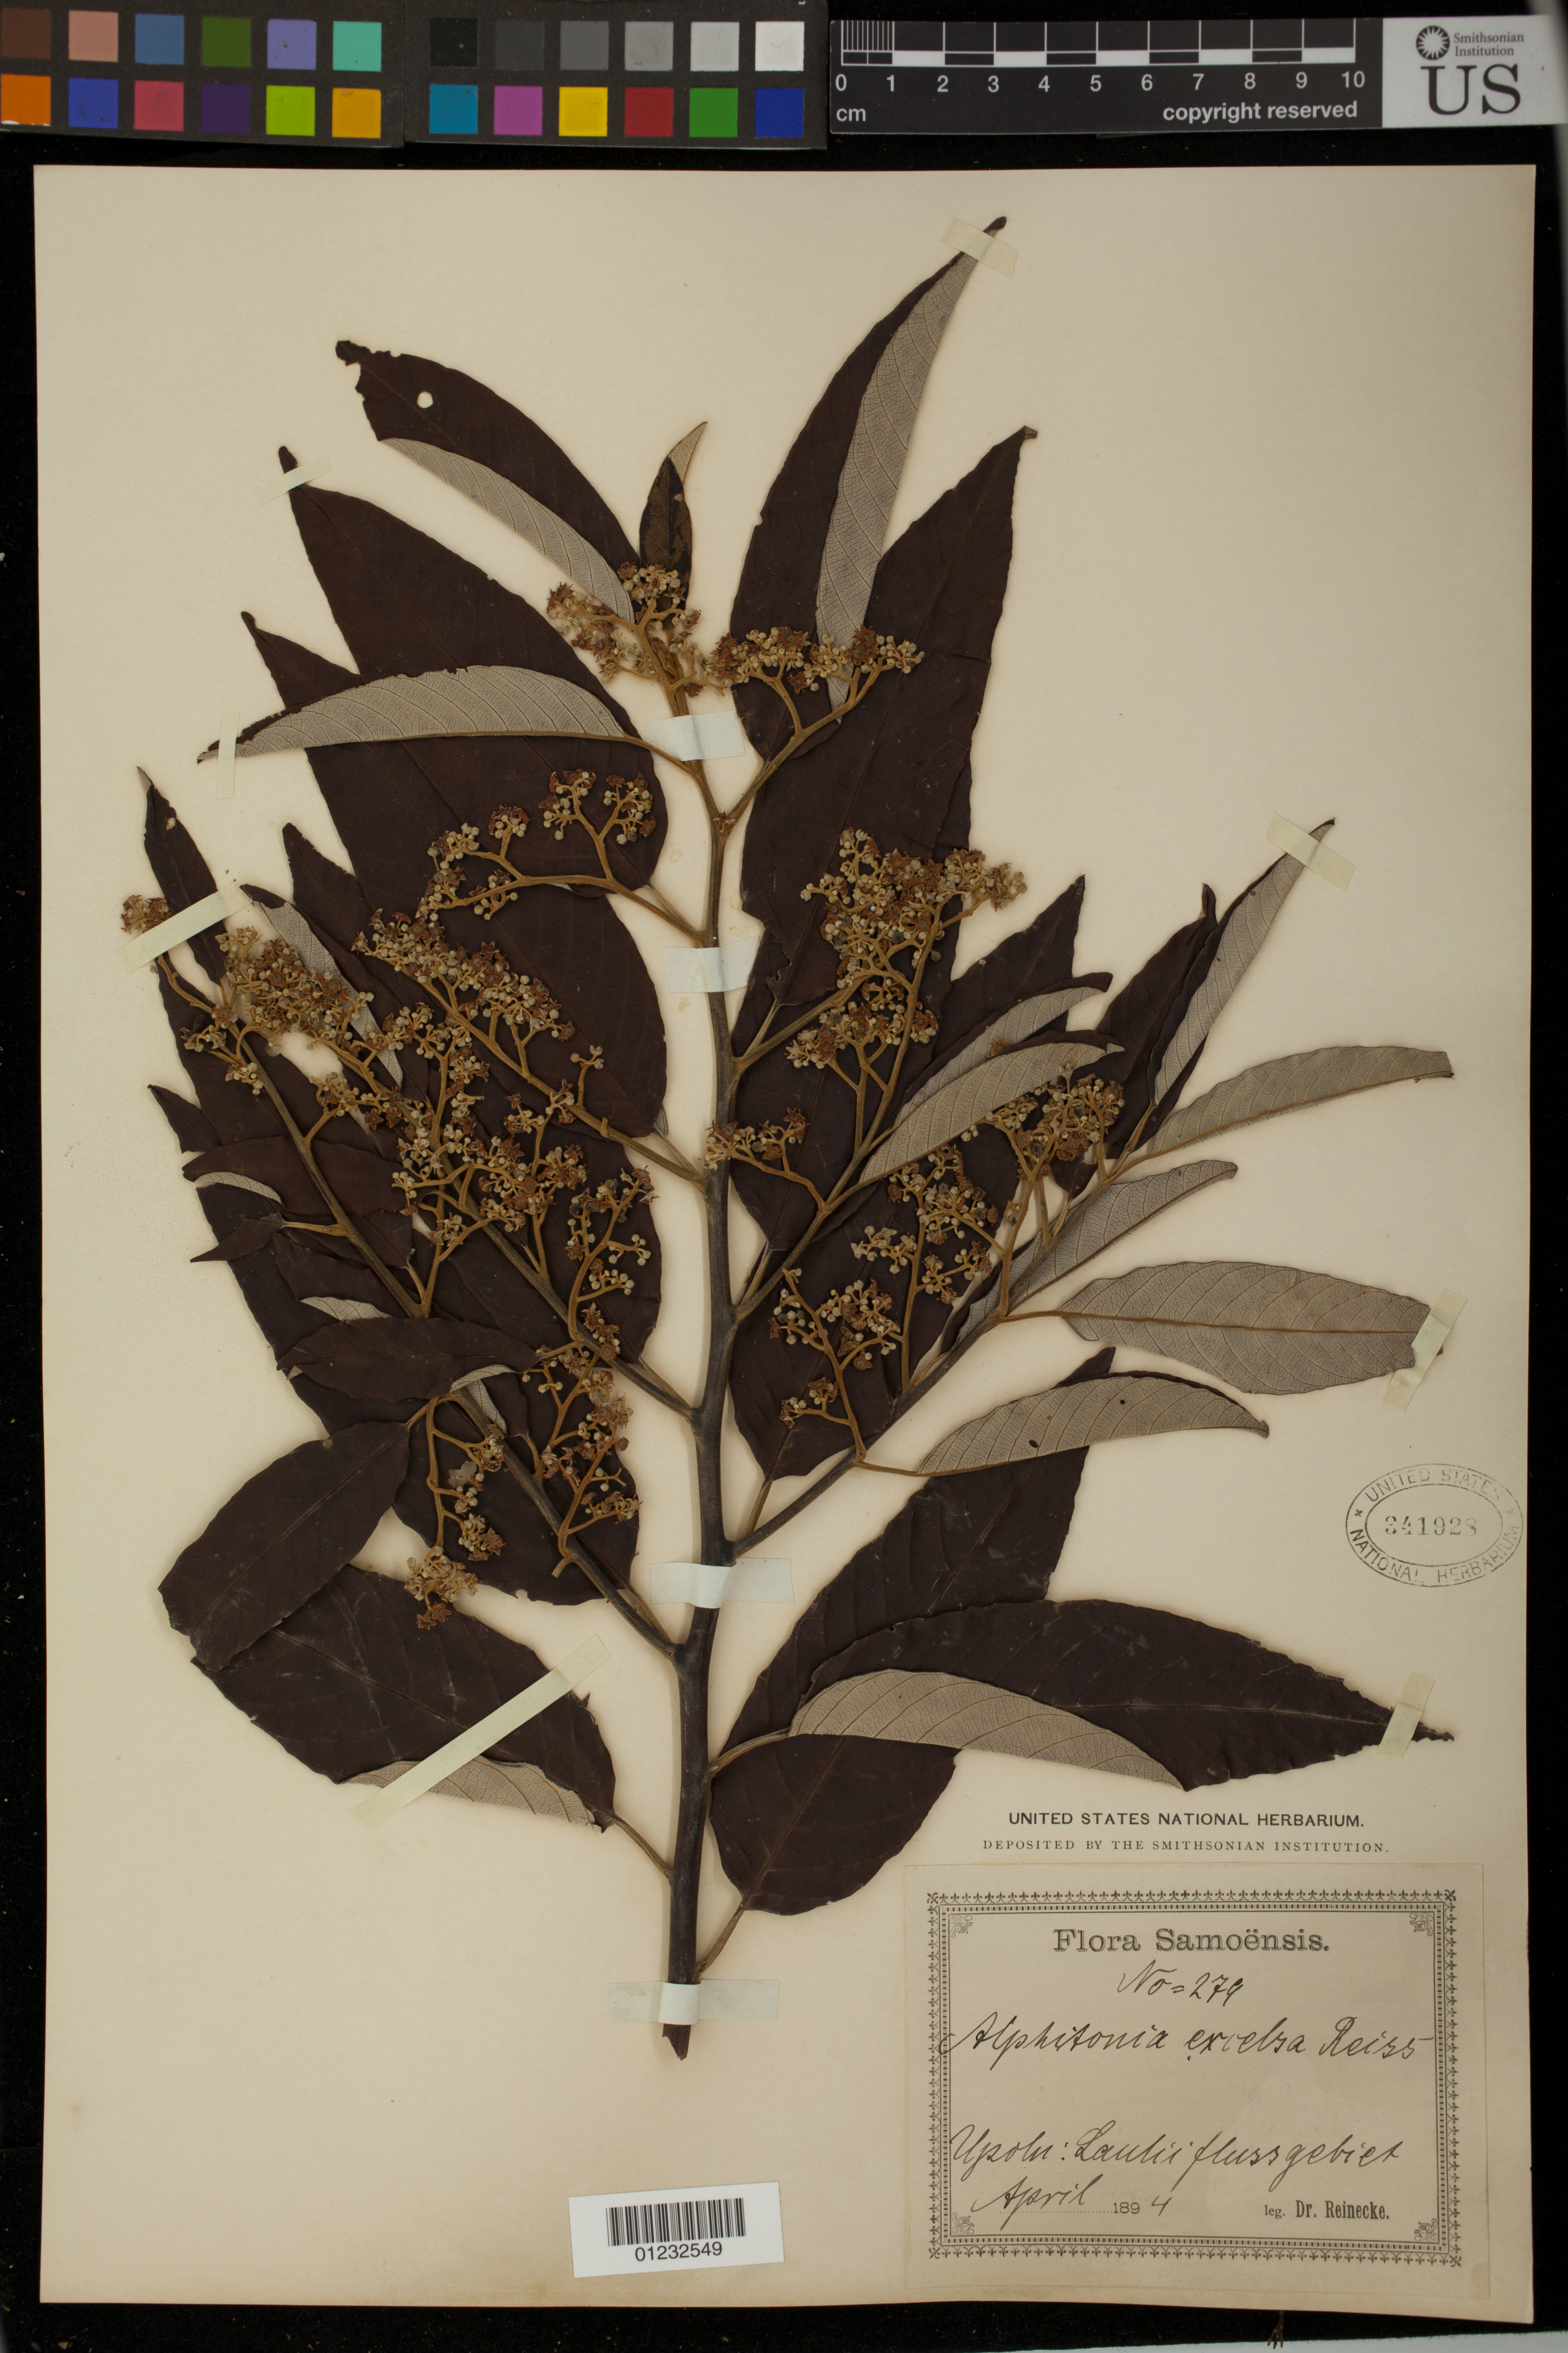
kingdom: Plantae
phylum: Tracheophyta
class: Magnoliopsida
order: Rosales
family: Rhamnaceae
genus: Alphitonia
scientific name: Alphitonia zizyphoides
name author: (Sol. ex Spreng.) A. Gray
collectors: -- Reinecke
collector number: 279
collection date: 1894-04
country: Samoa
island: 'Upolu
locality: Kamingebiet [?]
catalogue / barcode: US 241928